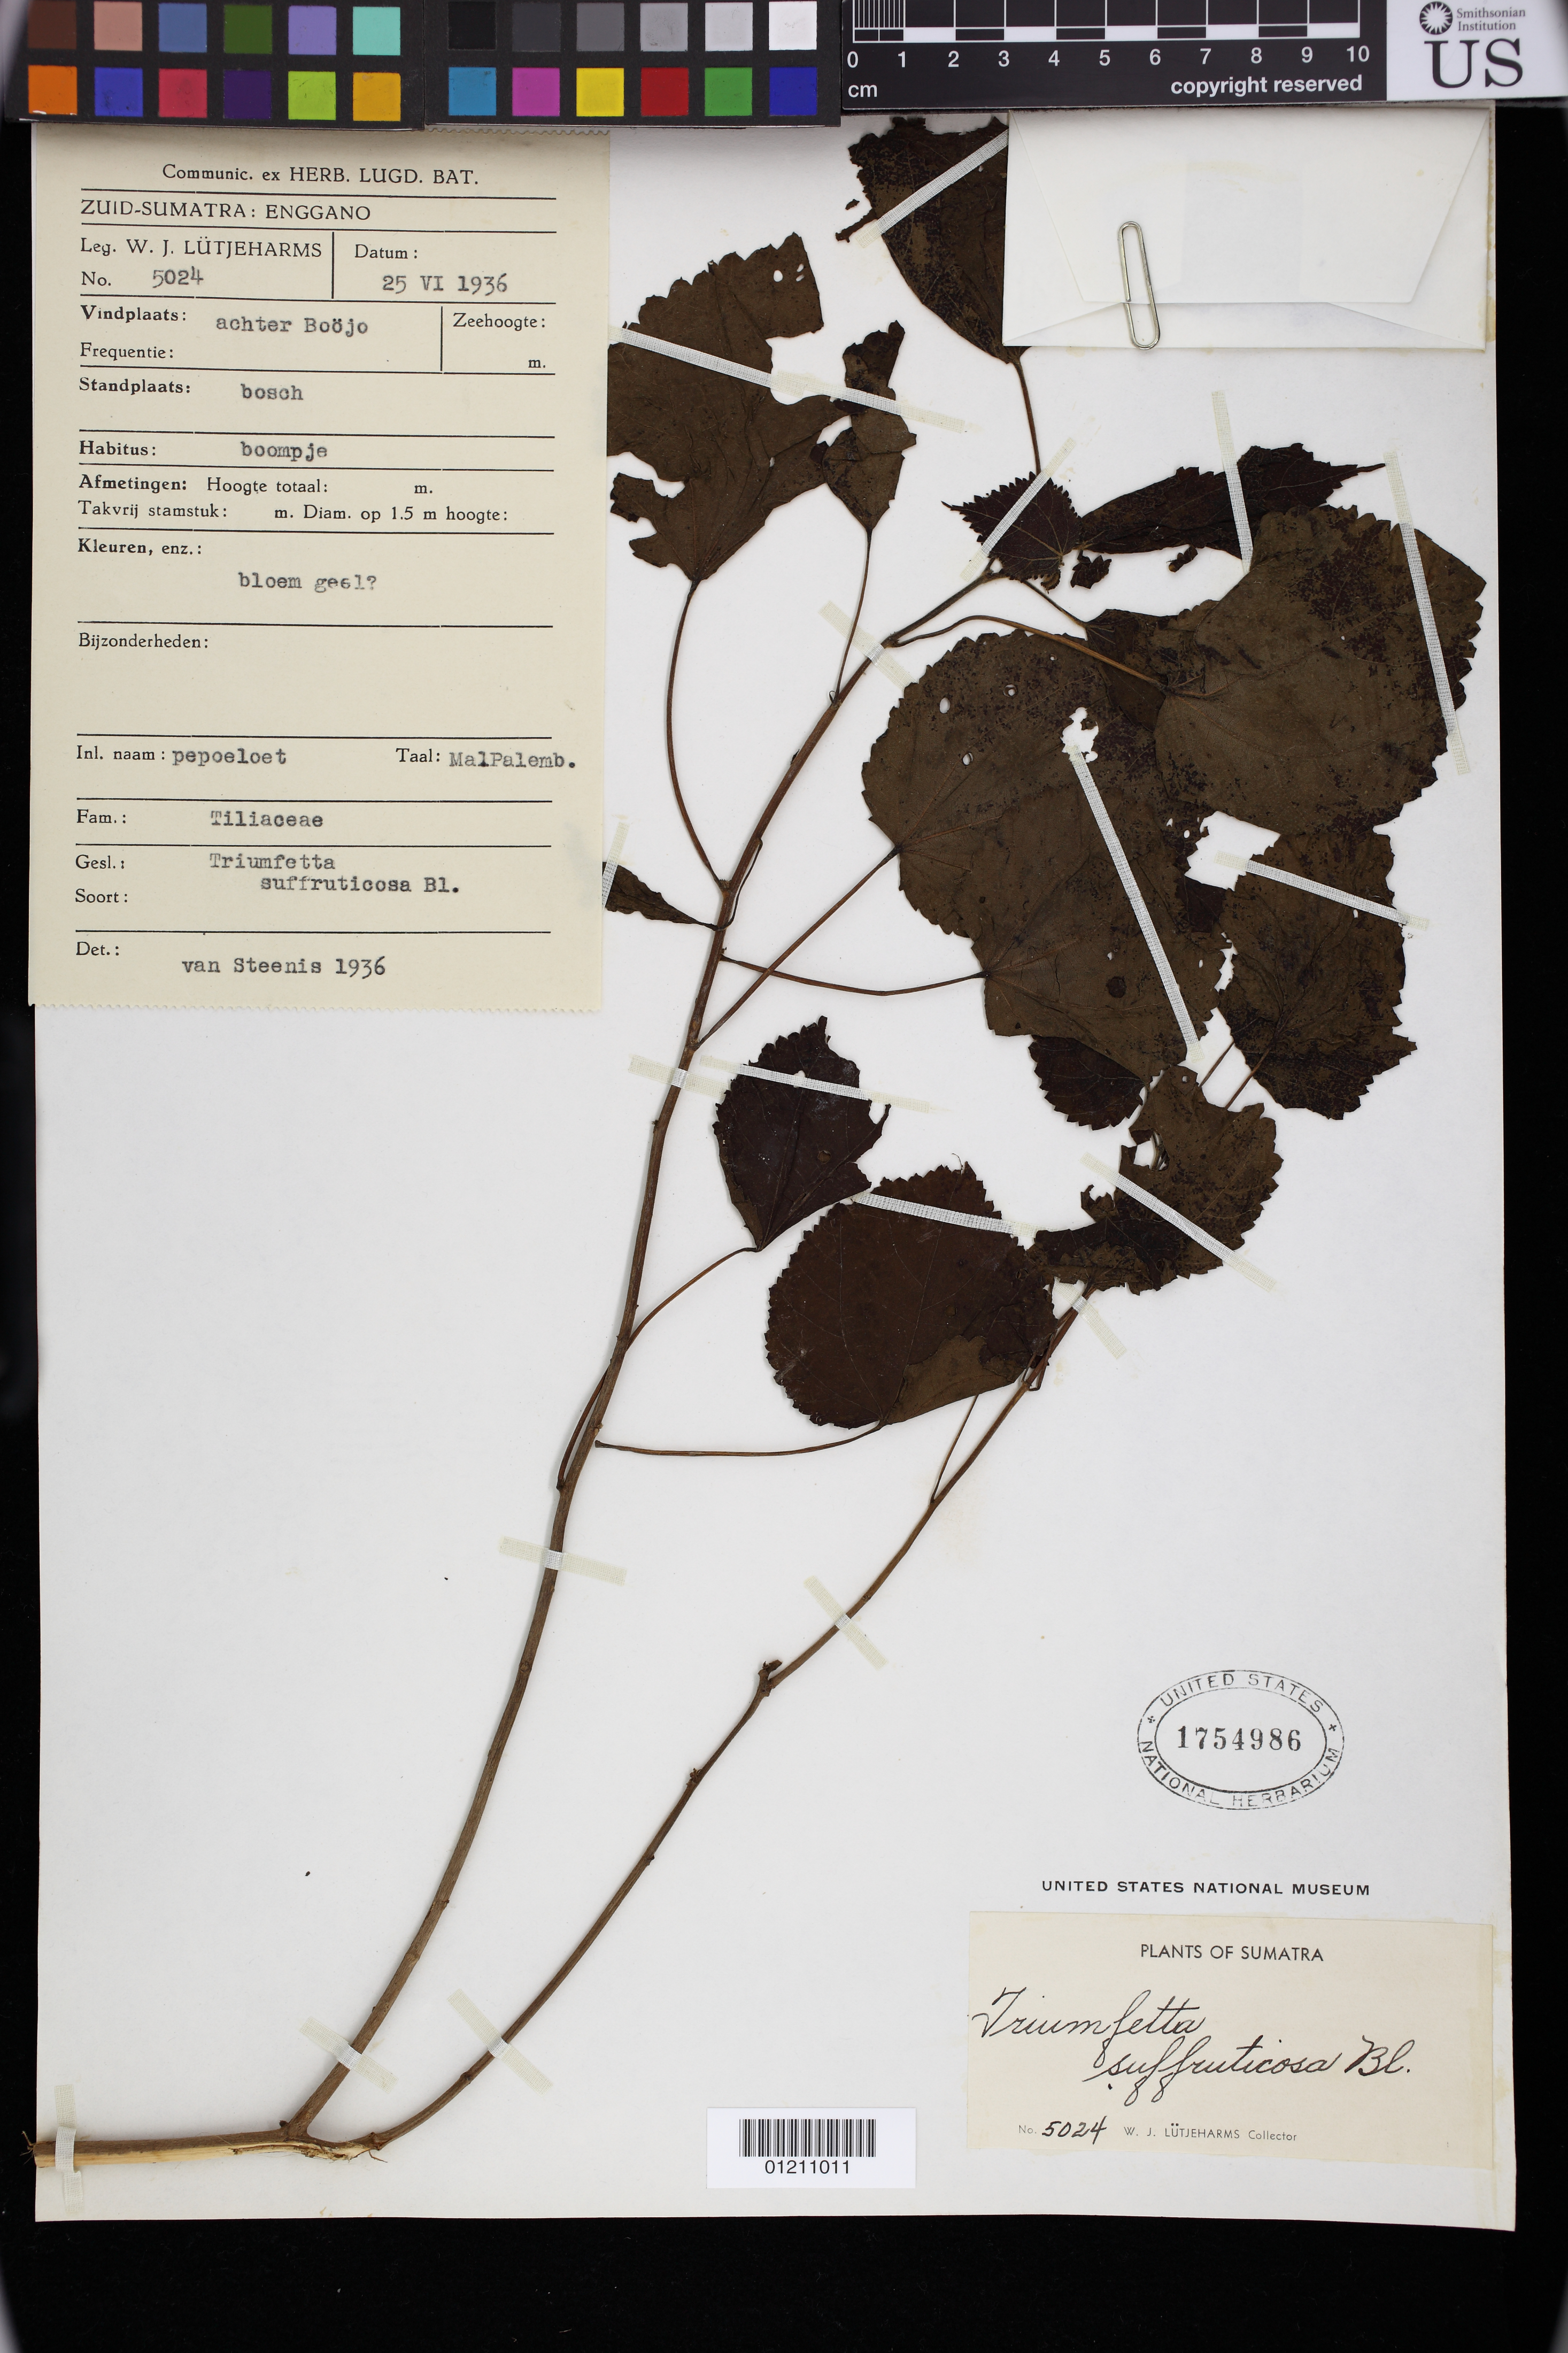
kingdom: Plantae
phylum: Tracheophyta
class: Magnoliopsida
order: Malvales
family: Malvaceae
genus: Triumfetta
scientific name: Triumfetta suffruticosa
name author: Blume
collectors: W. Lutjeharms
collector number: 5024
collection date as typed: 25 Jun 1936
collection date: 1936-06-25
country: Indonesia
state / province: Sumatra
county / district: Bengkulu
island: Enggano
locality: Zuid-Sumatra: Enggano. Vindplaats: achter Boöjo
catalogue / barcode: US 1754986